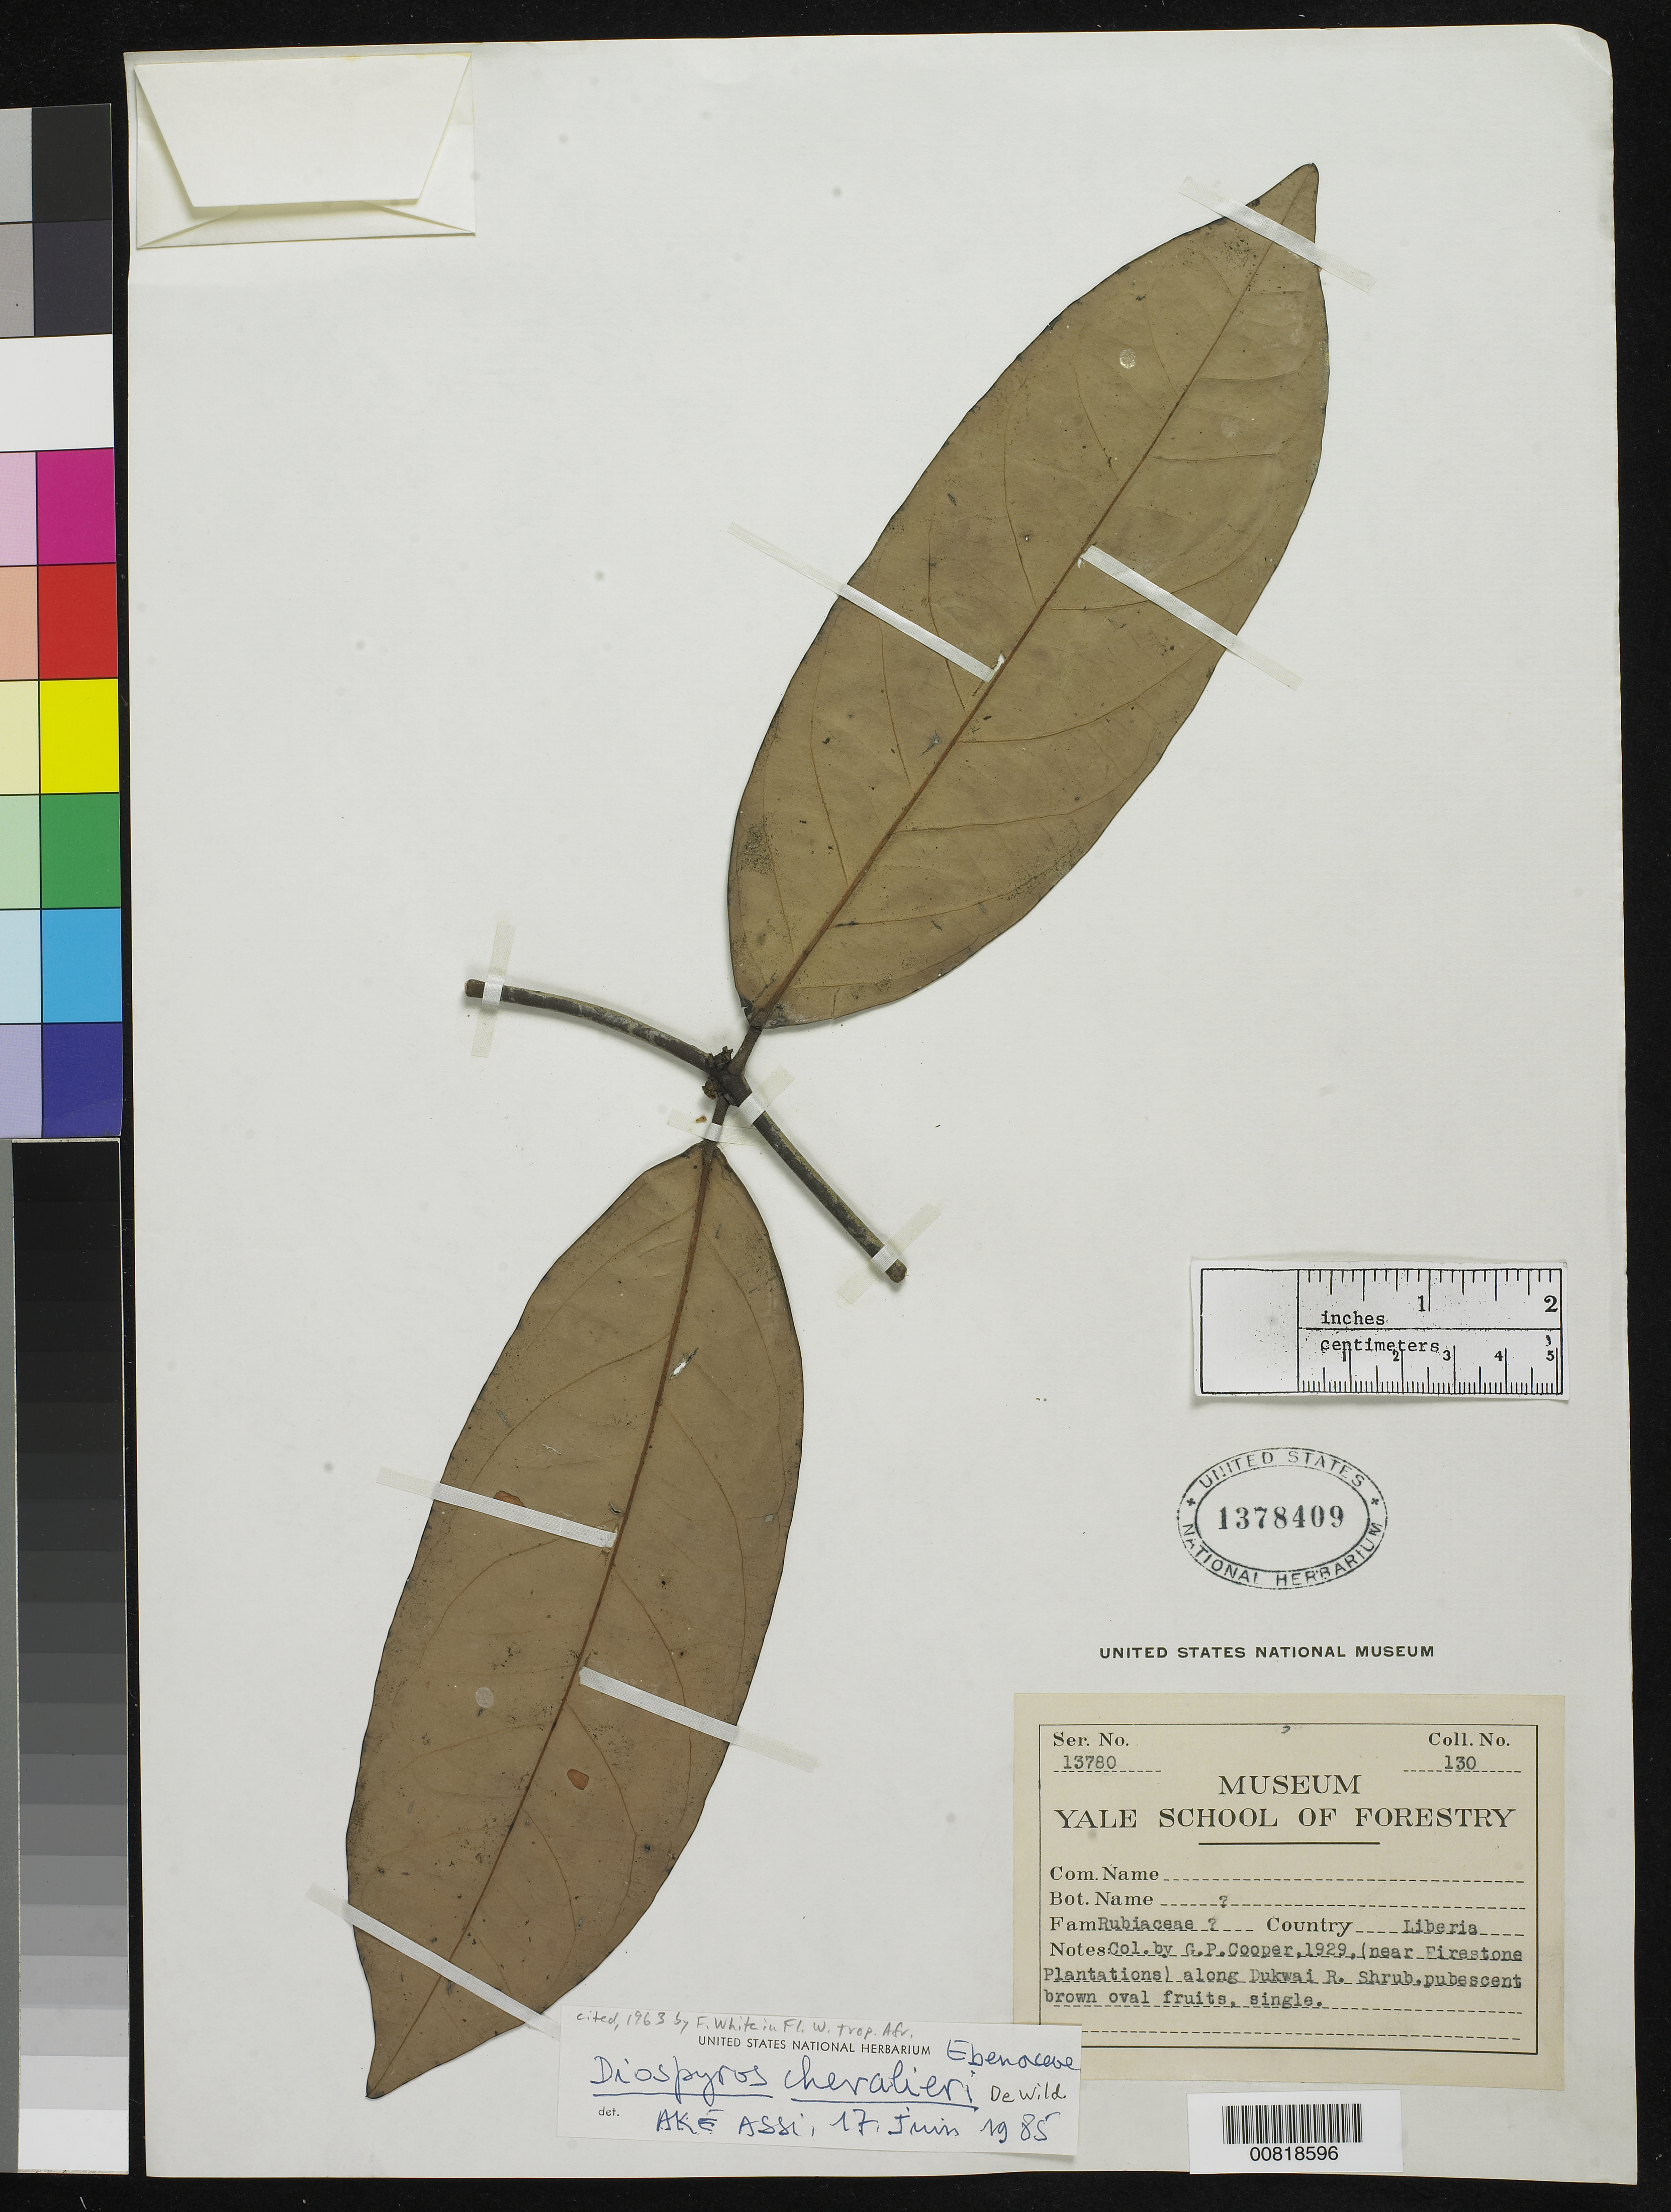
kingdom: Plantae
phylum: Tracheophyta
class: Magnoliopsida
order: Ericales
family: Ebenaceae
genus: Diospyros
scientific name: Diospyros chevalieri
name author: De Wild.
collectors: G. Cooper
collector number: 130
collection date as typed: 1929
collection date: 1929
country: Liberia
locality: (near Firestone Plantations) along Dukwai River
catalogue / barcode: US 1378409